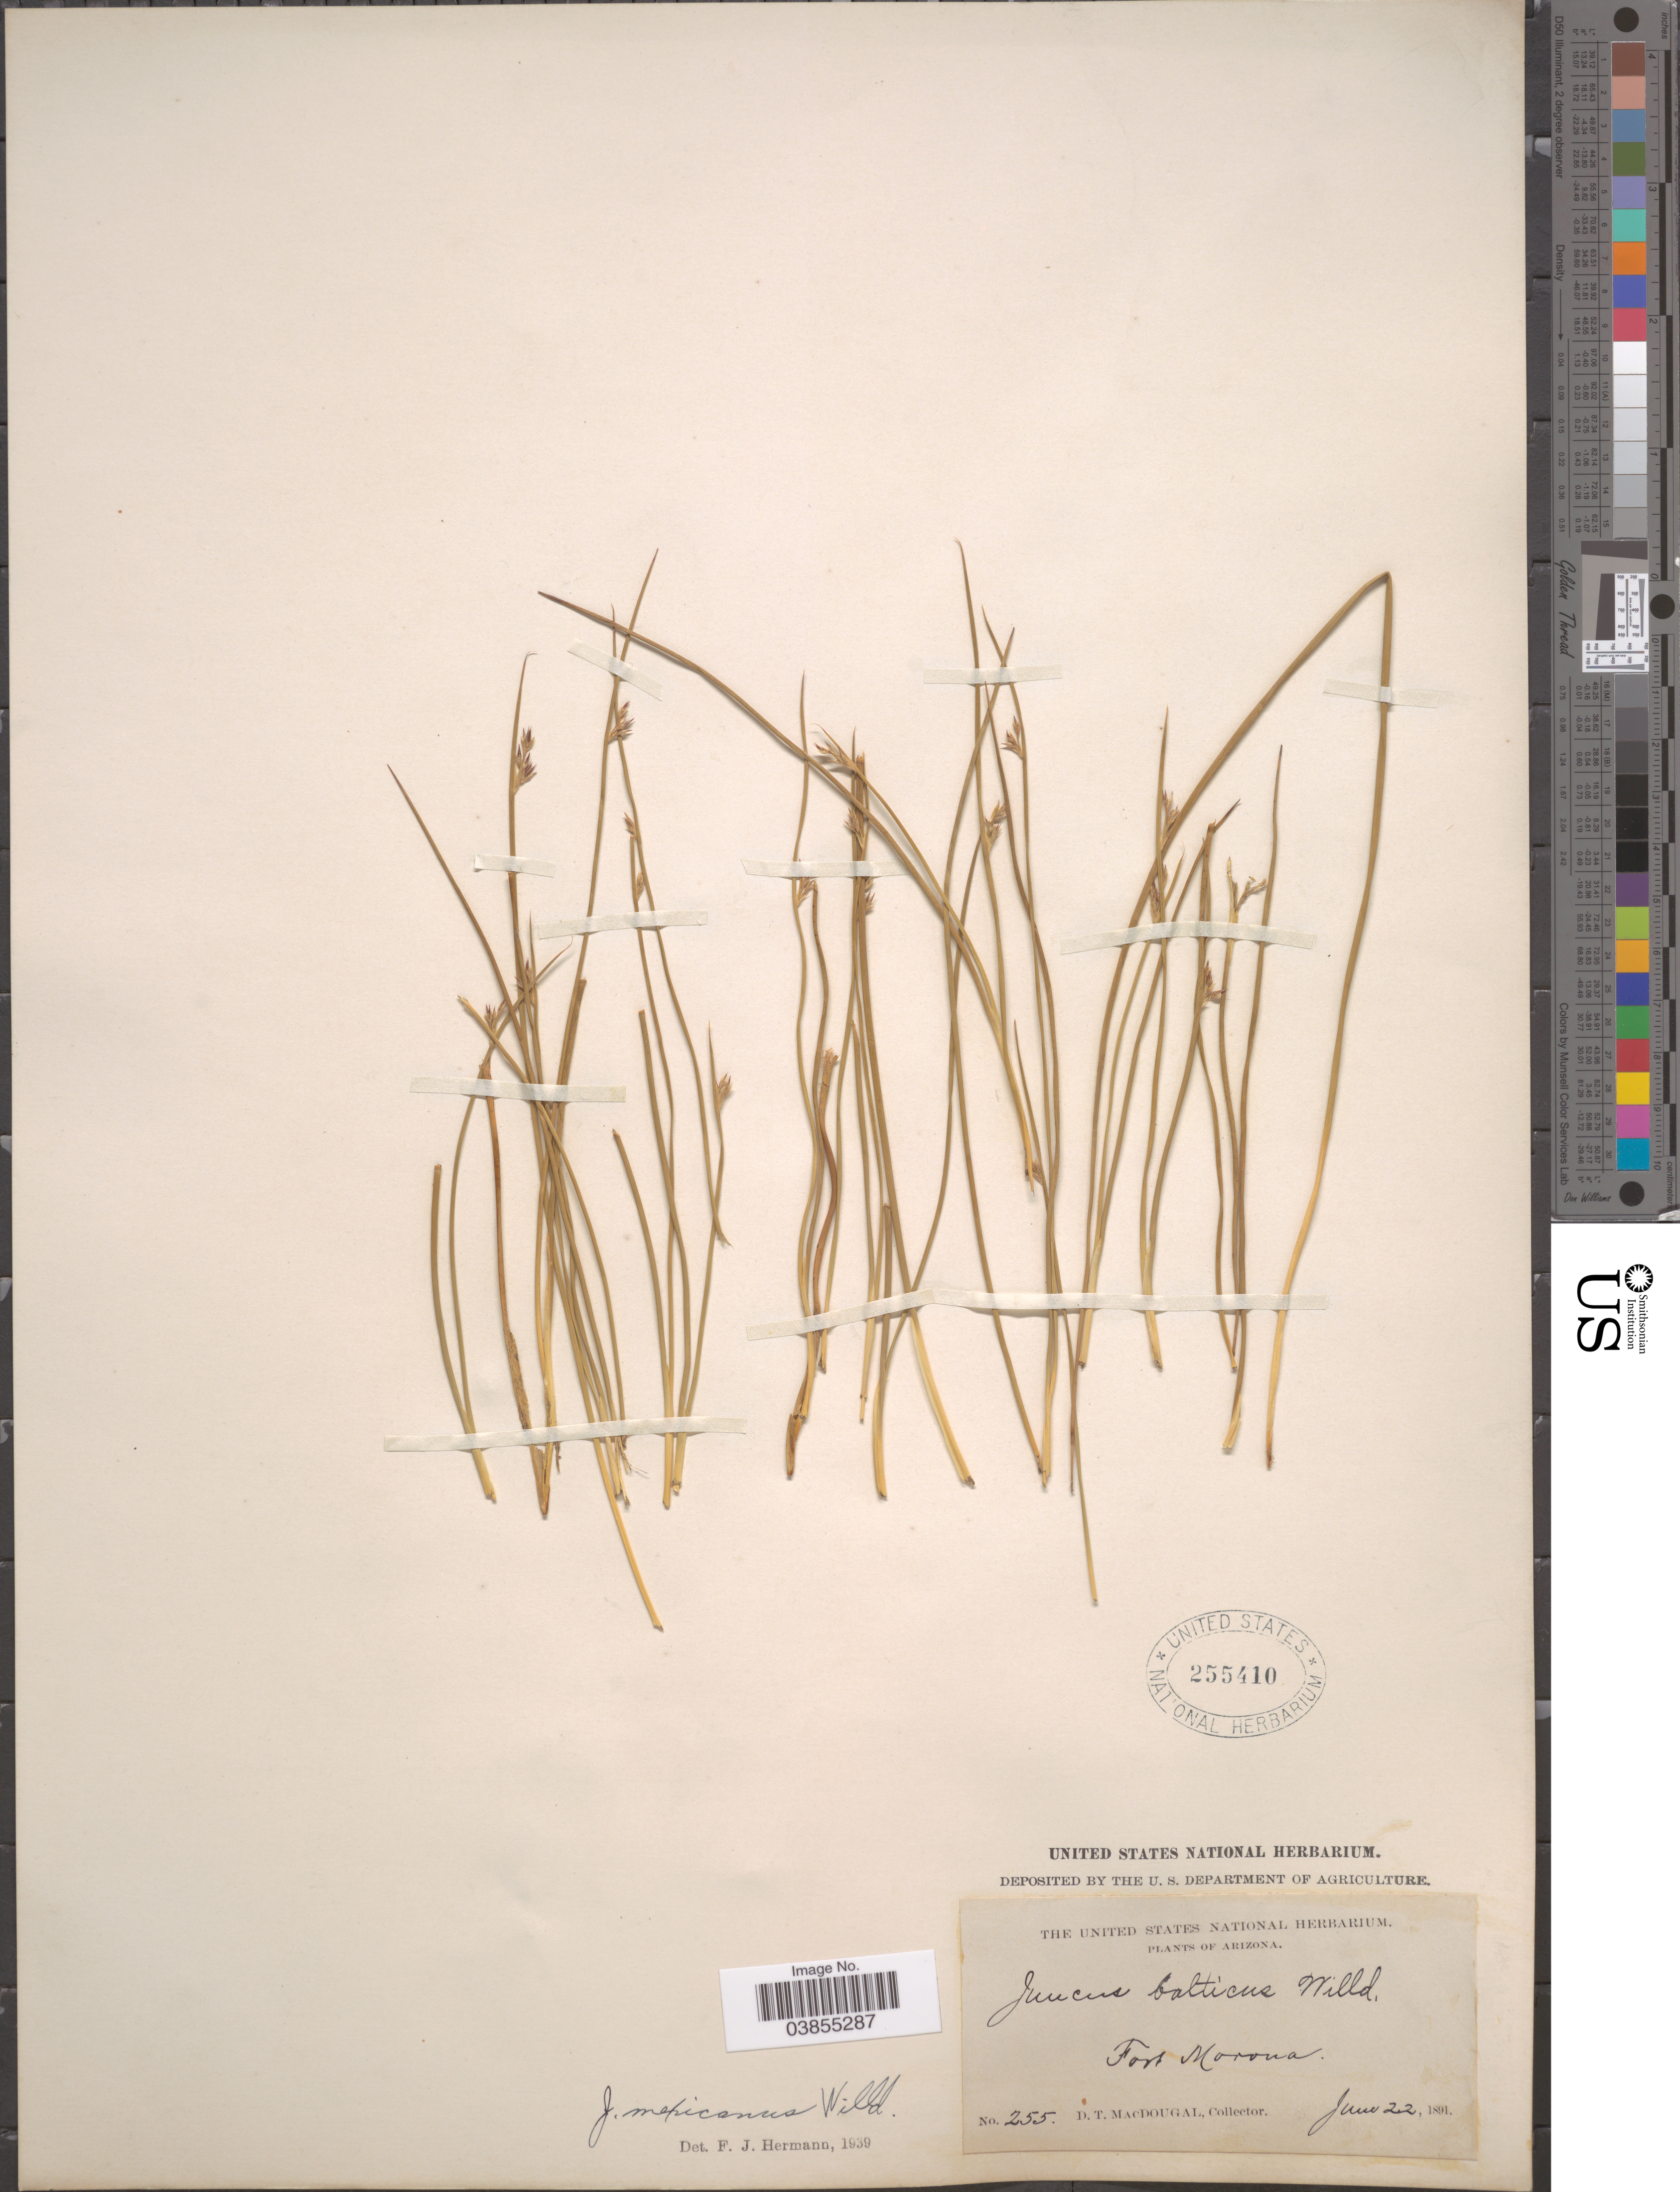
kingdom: Plantae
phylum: Tracheophyta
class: Liliopsida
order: Poales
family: Juncaceae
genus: Juncus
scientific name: Juncus mexicanus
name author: Willd. ex Schult. & Schult. f.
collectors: D. T. MacDougal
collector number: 255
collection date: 1891-06-22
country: United States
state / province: Arizona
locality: Fort Morona.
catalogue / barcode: US 255410